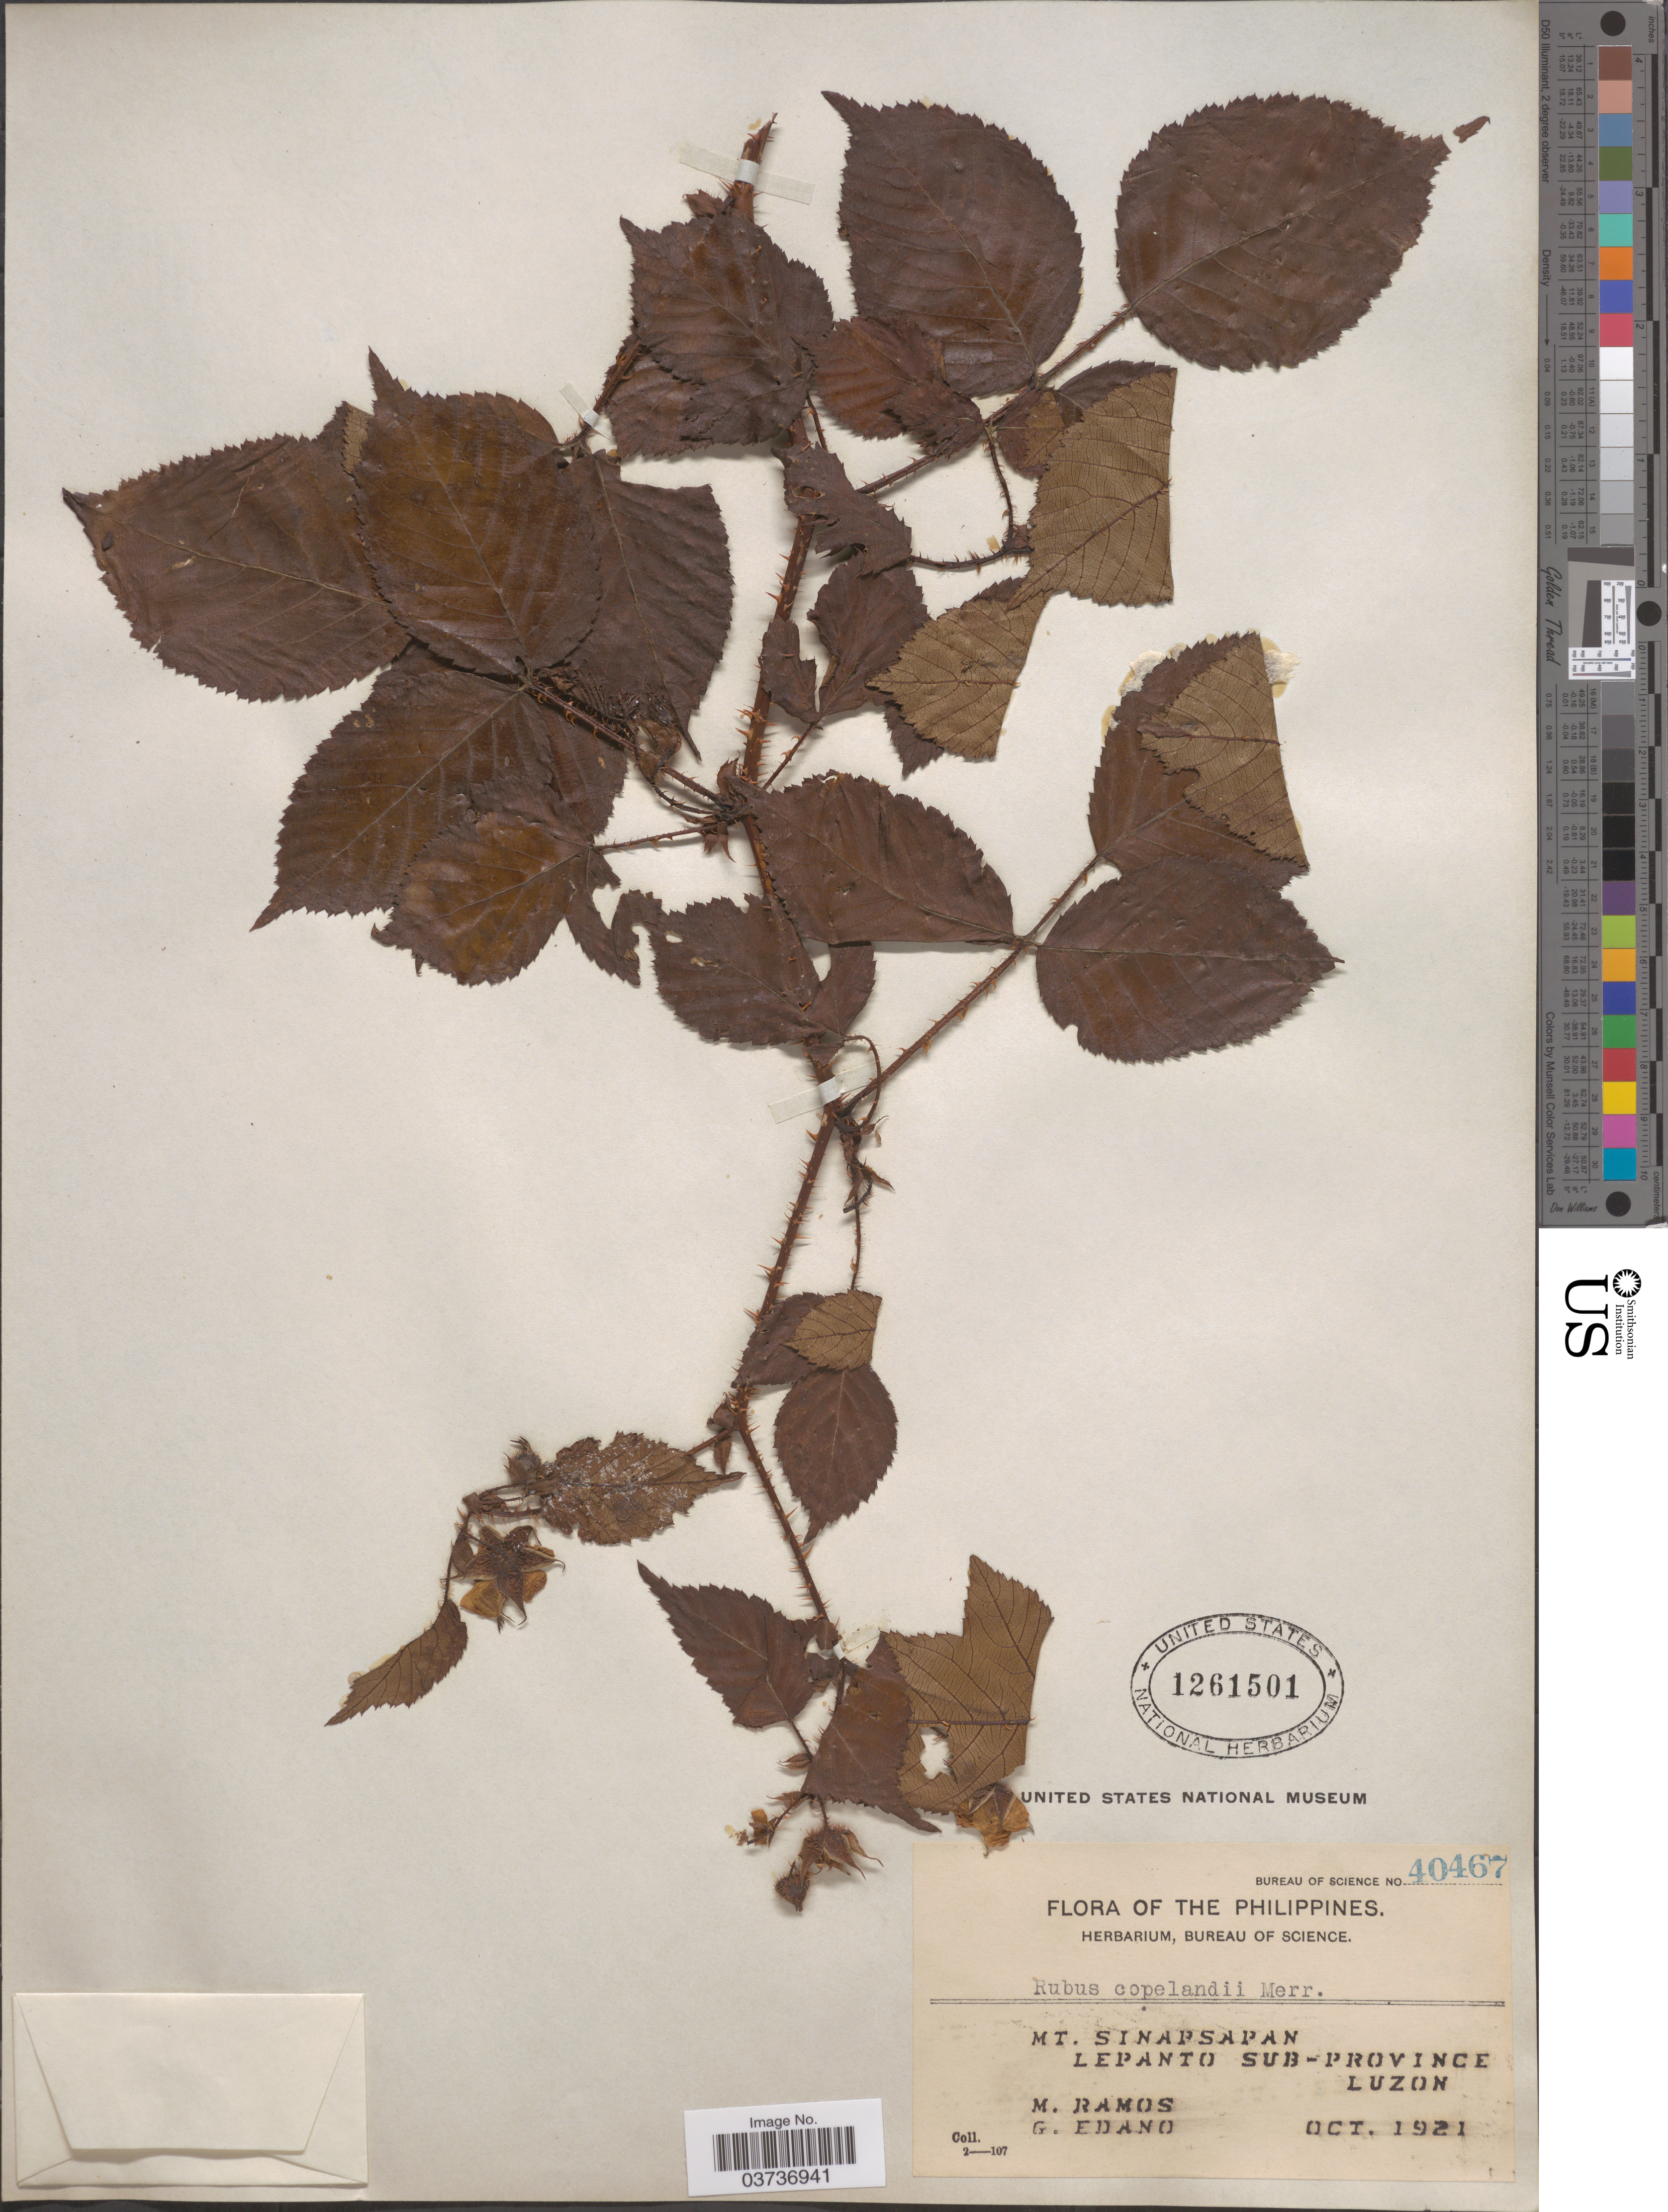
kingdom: Plantae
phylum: Tracheophyta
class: Magnoliopsida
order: Rosales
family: Rosaceae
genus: Rubus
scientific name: Rubus copelandii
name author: Merr.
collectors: M. Ramos & G. Edaño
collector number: Bureau of Science 40467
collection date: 1921-10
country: Philippines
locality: Mt. Sinapsapan. Lepanto Sub-Province. Luzon.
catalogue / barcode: US 1261501